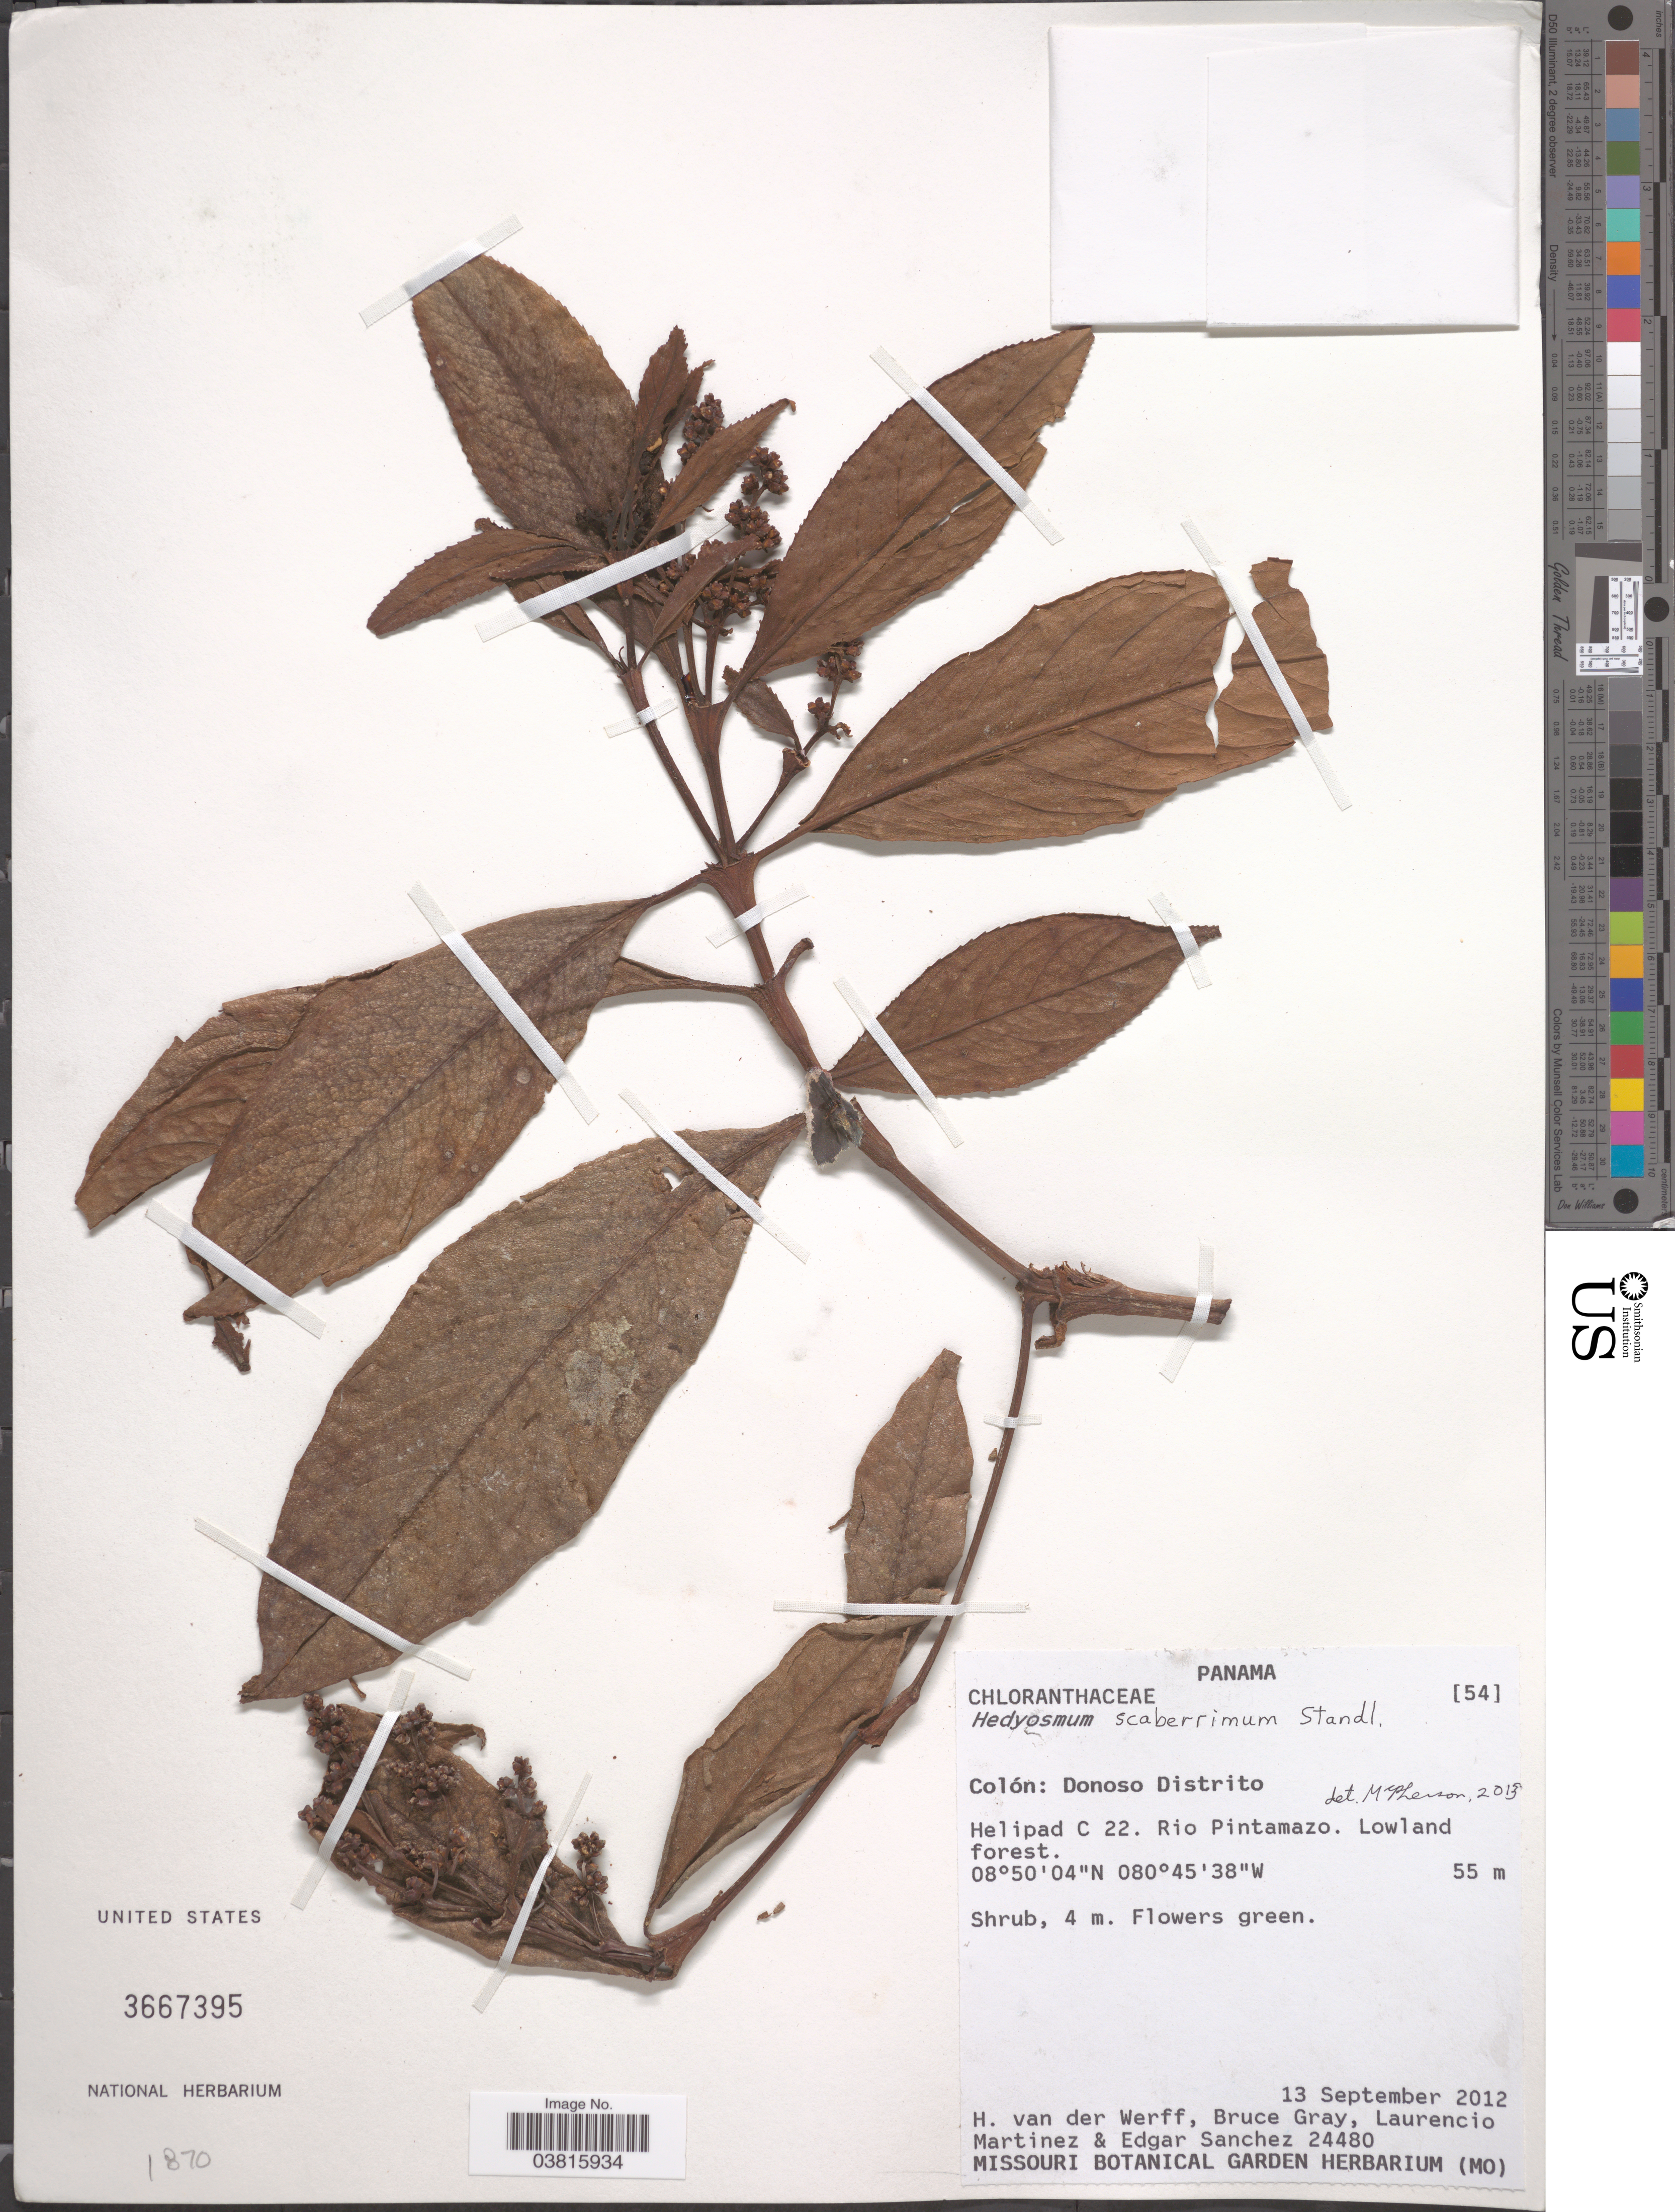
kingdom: Plantae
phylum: Tracheophyta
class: Magnoliopsida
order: Chloranthales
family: Chloranthaceae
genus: Hedyosmum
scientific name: Hedyosmum scaberrimum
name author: Standl.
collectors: H. van der Werff, B. Gray, L. Martinez & E. Sanchez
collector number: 24480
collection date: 2012-09-13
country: Panama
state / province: Colón / Panamá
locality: Colón: Donoso Distrito. Helipad C 22. Rio Pintamazo. Low land forest.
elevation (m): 55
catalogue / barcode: US 3667395